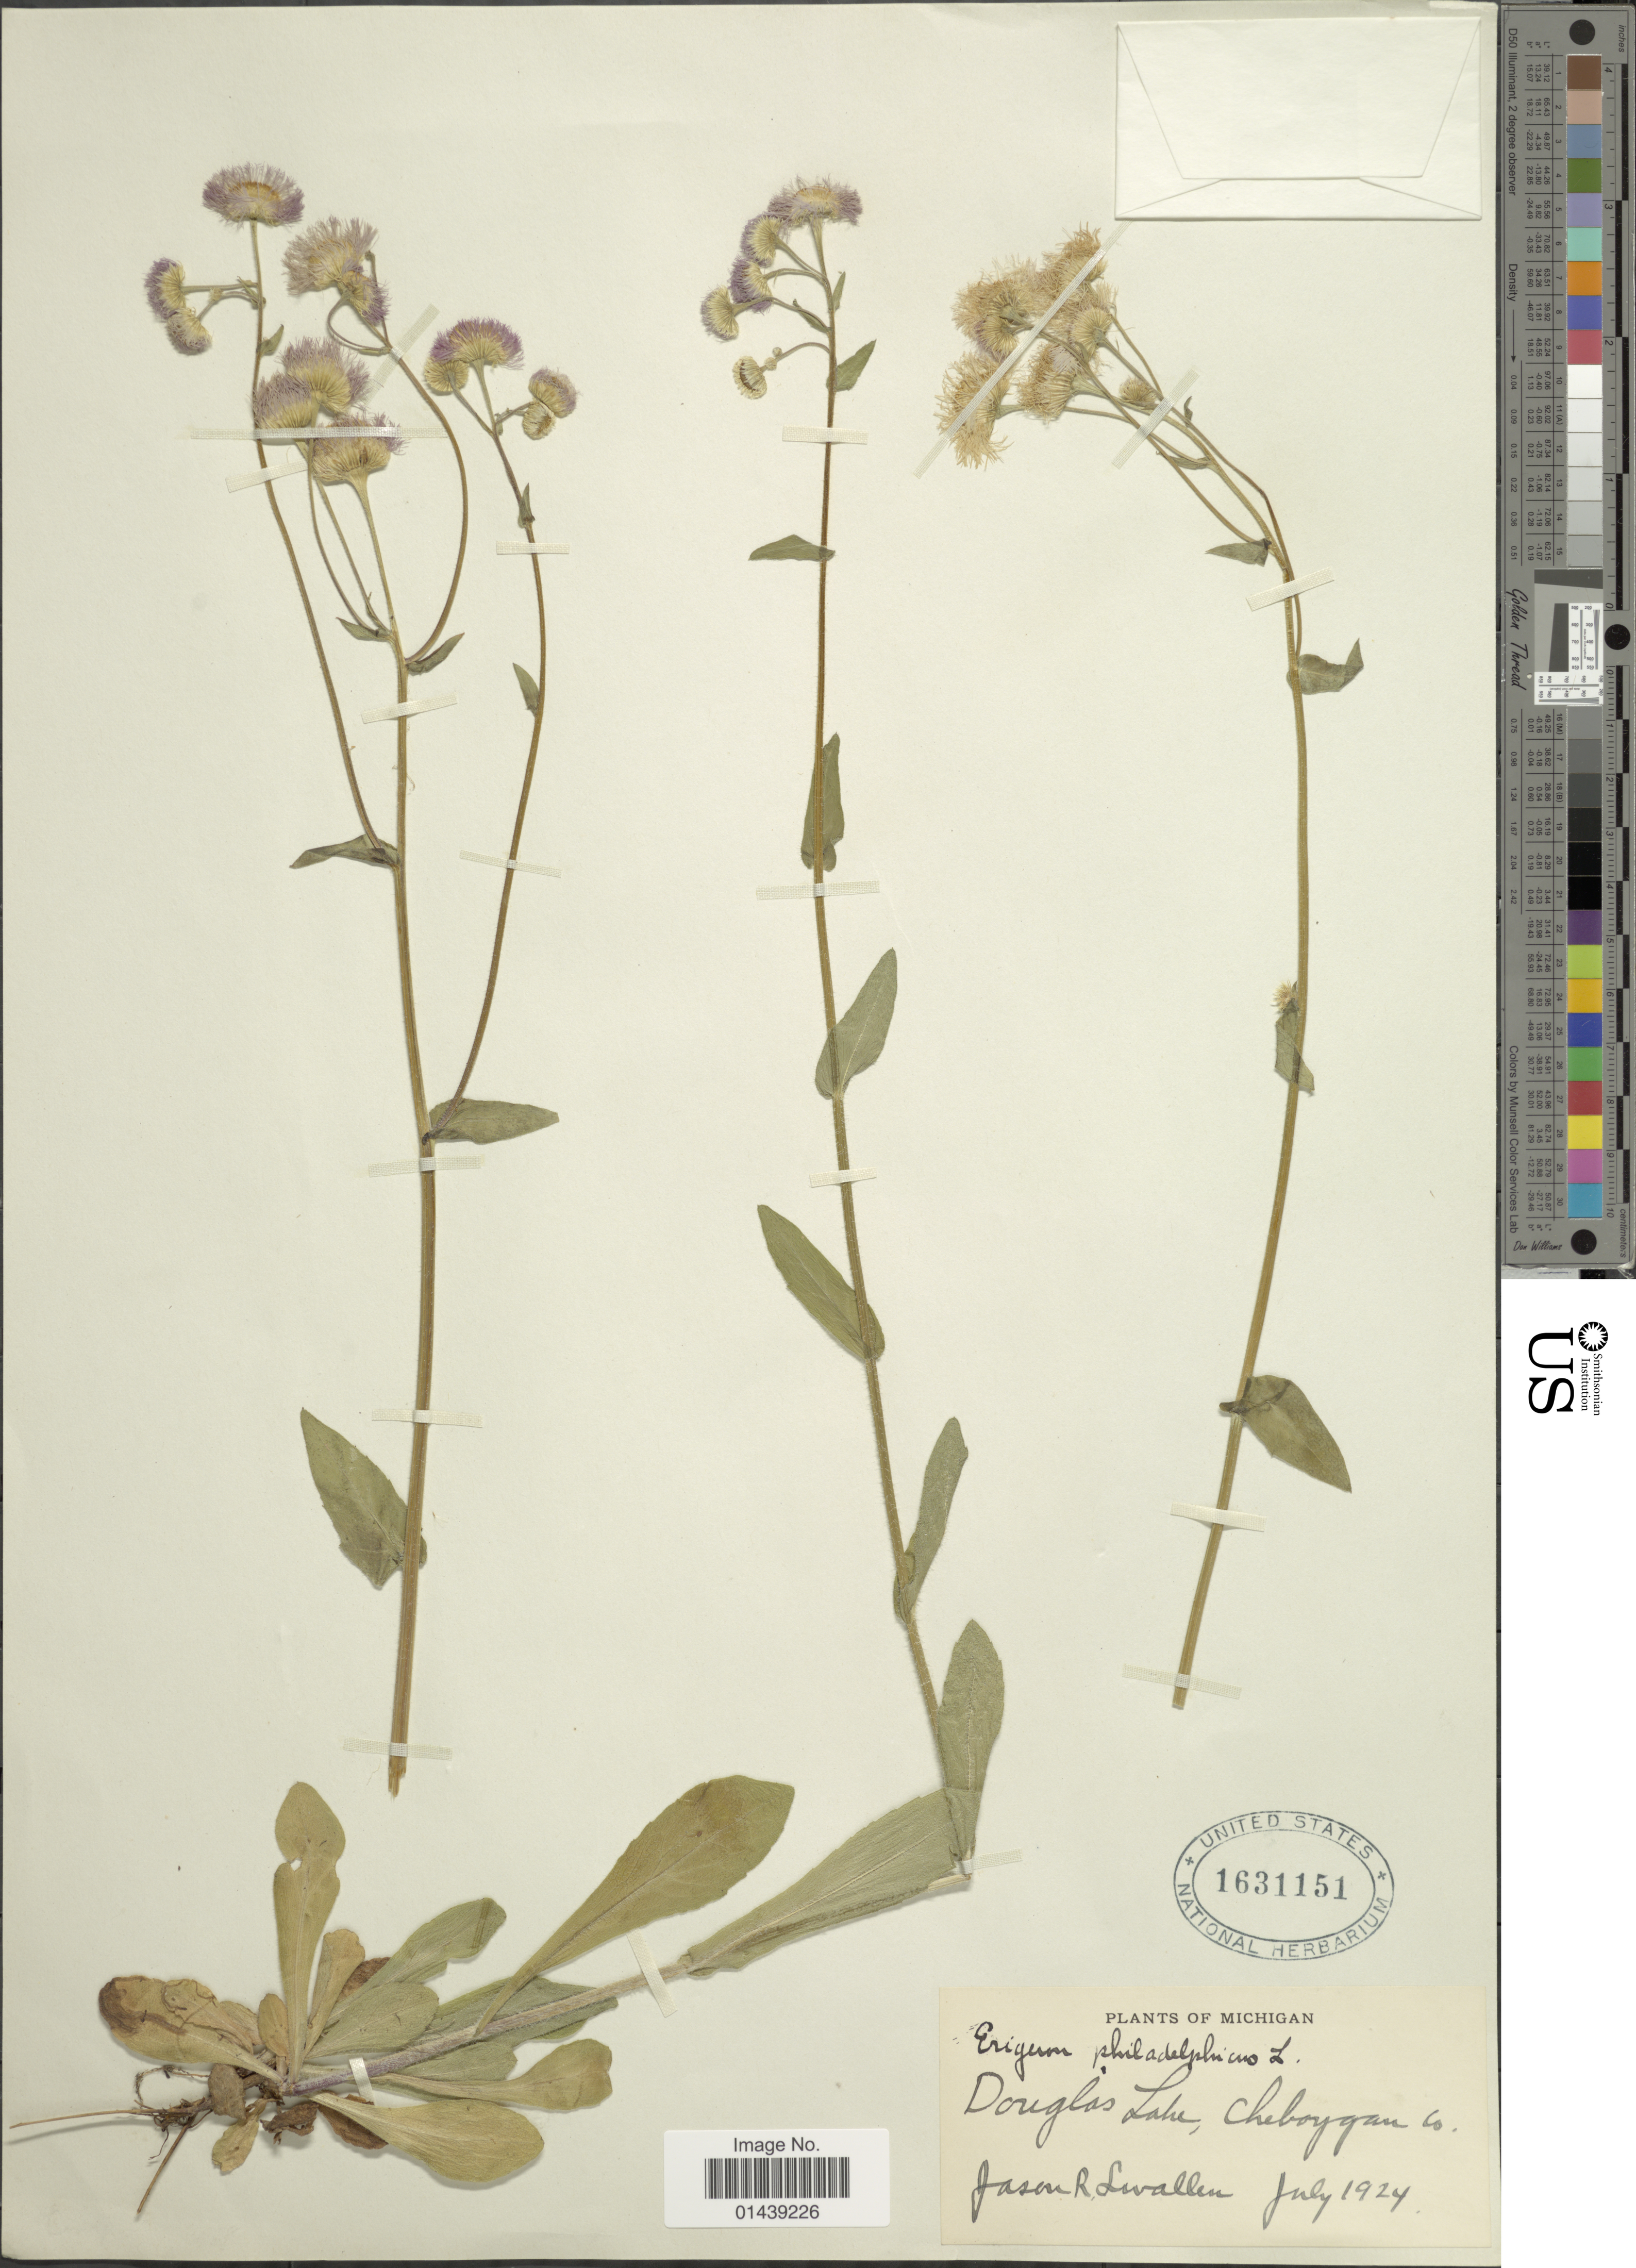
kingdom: Plantae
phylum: Tracheophyta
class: Magnoliopsida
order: Asterales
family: Asteraceae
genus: Erigeron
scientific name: Erigeron philadelphicus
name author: L.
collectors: J. R. Swallen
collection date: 1924-07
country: United States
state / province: Michigan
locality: Douglas Lake, Cheboygan Co.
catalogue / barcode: US 1631151